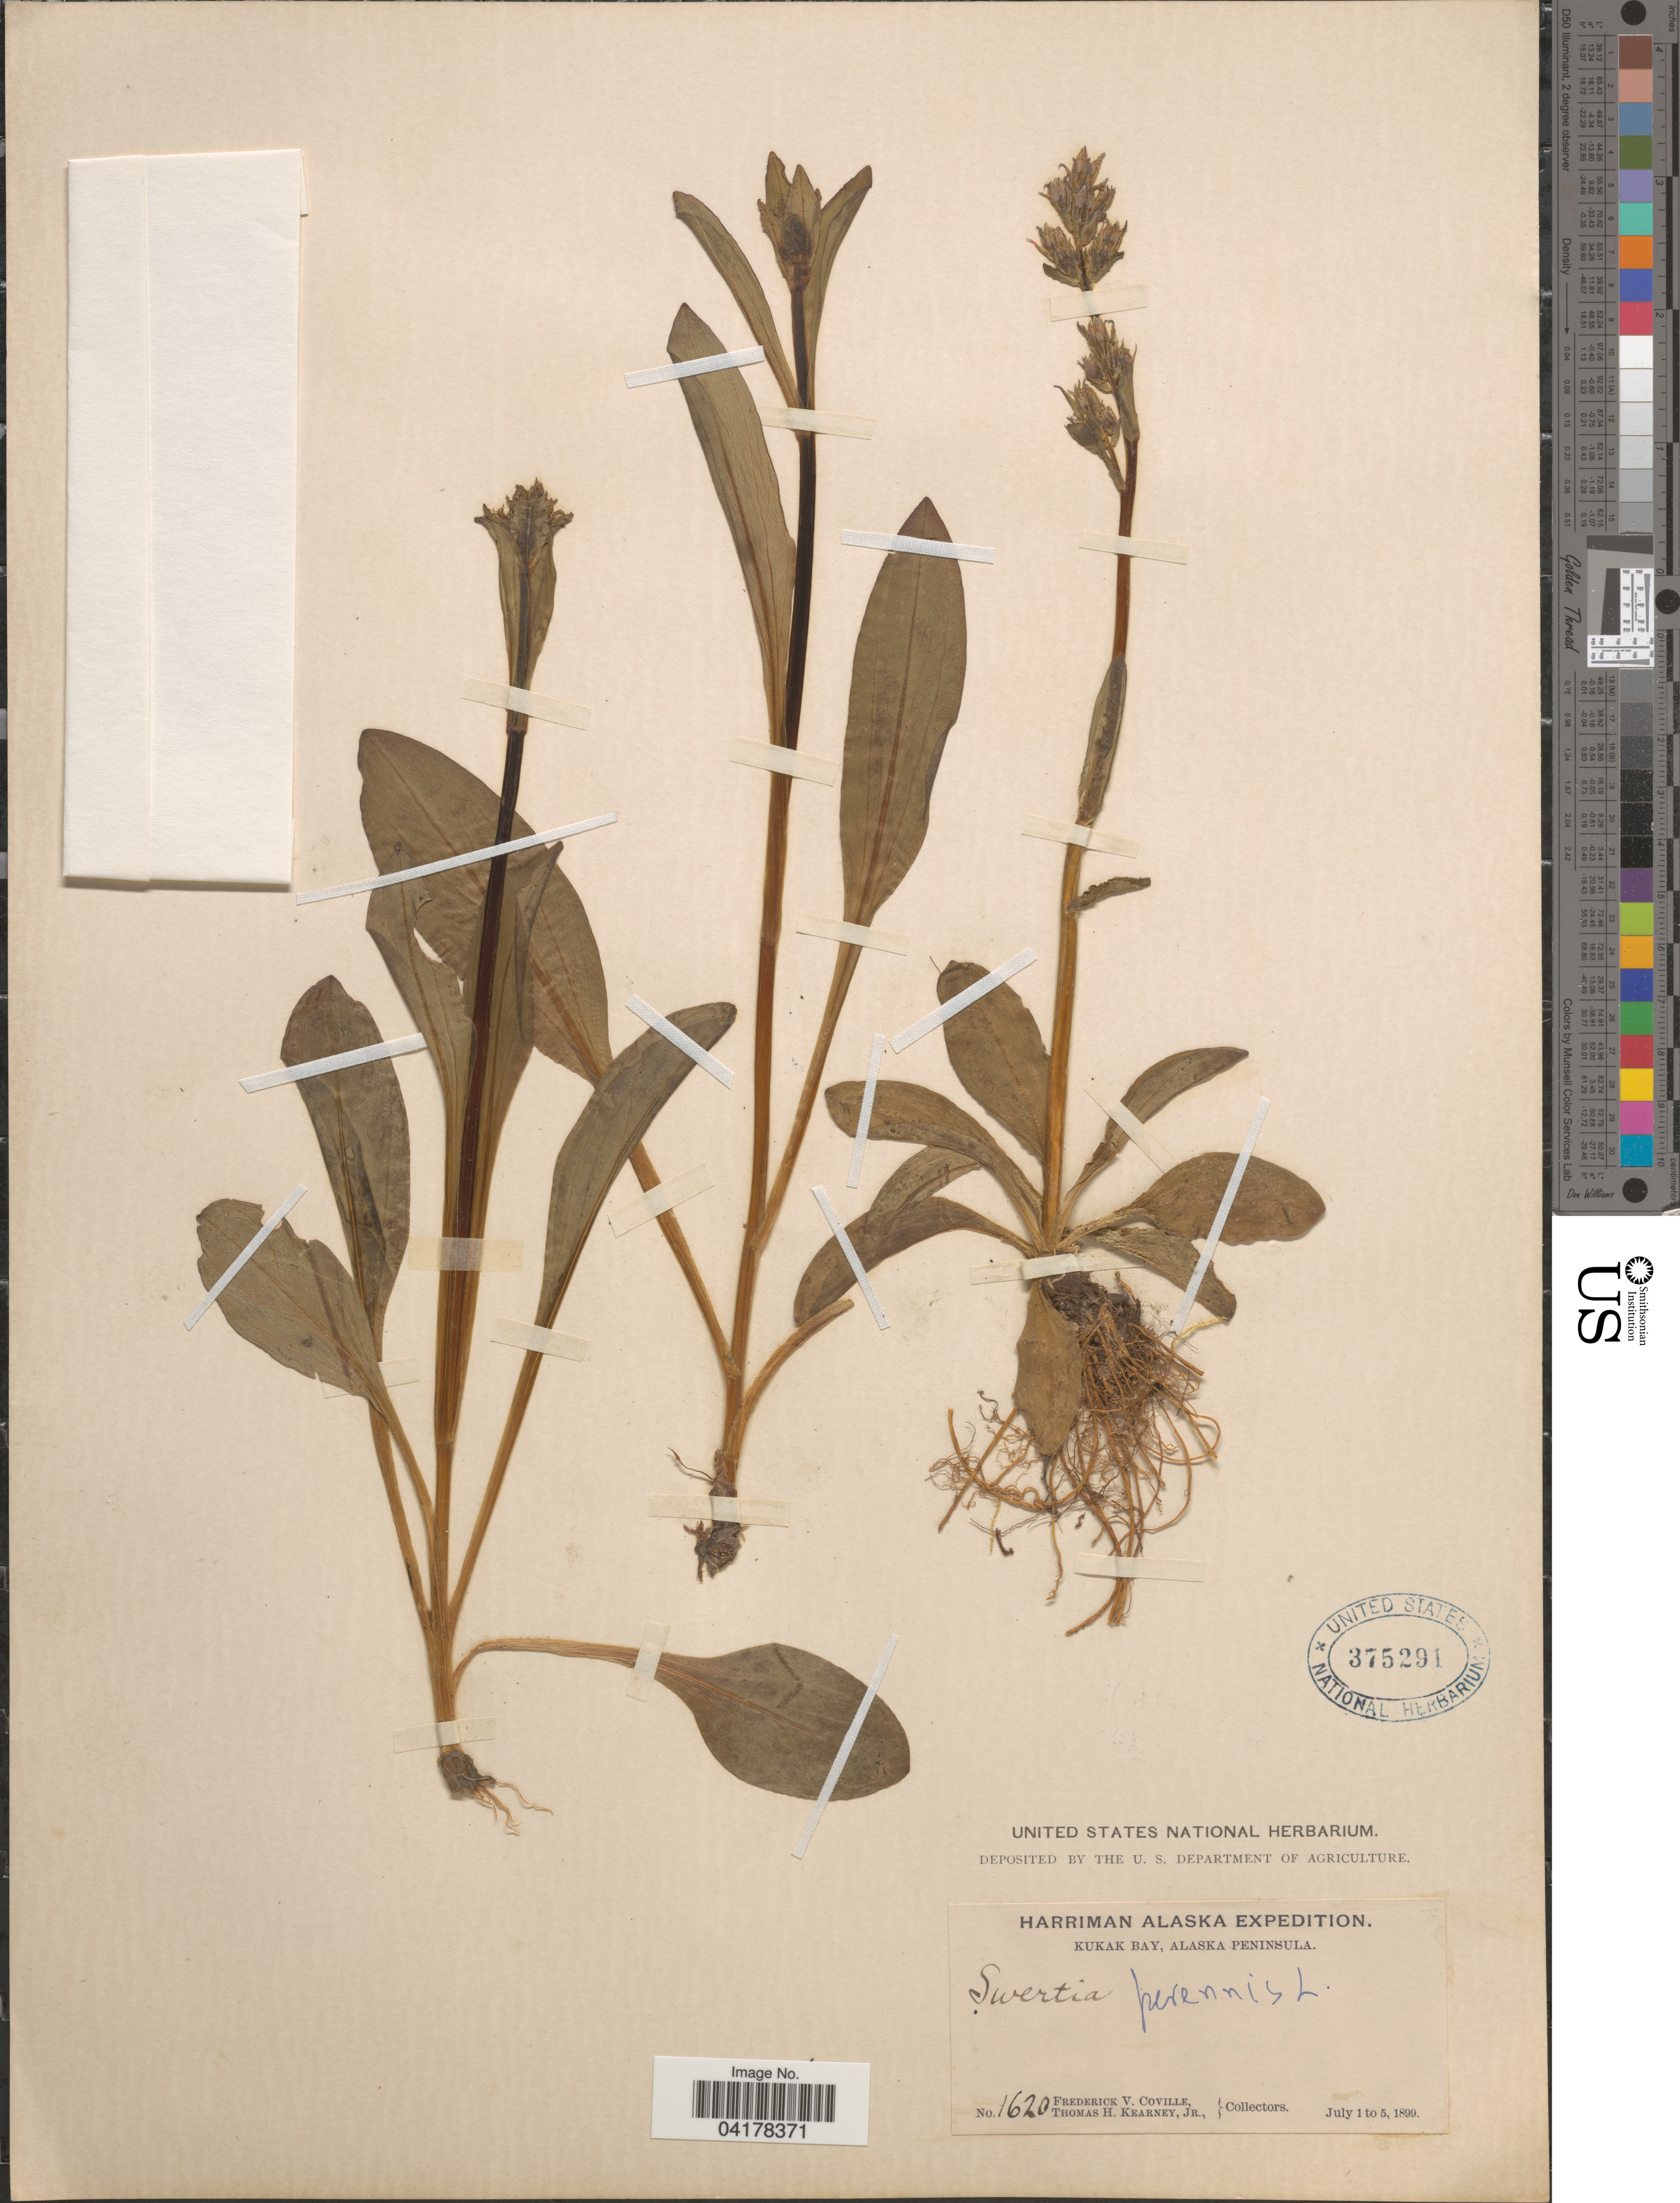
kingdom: Plantae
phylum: Tracheophyta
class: Magnoliopsida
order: Gentianales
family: Gentianaceae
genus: Swertia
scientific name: Swertia perennis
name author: L.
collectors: F. V. Coville & T. H. Kearney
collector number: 1620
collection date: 1899-07-01/1899-07-05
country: United States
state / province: Alaska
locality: Harriman Alaska Expedition. Kuka Bay, Alaska Peninsula.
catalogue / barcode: US 375291